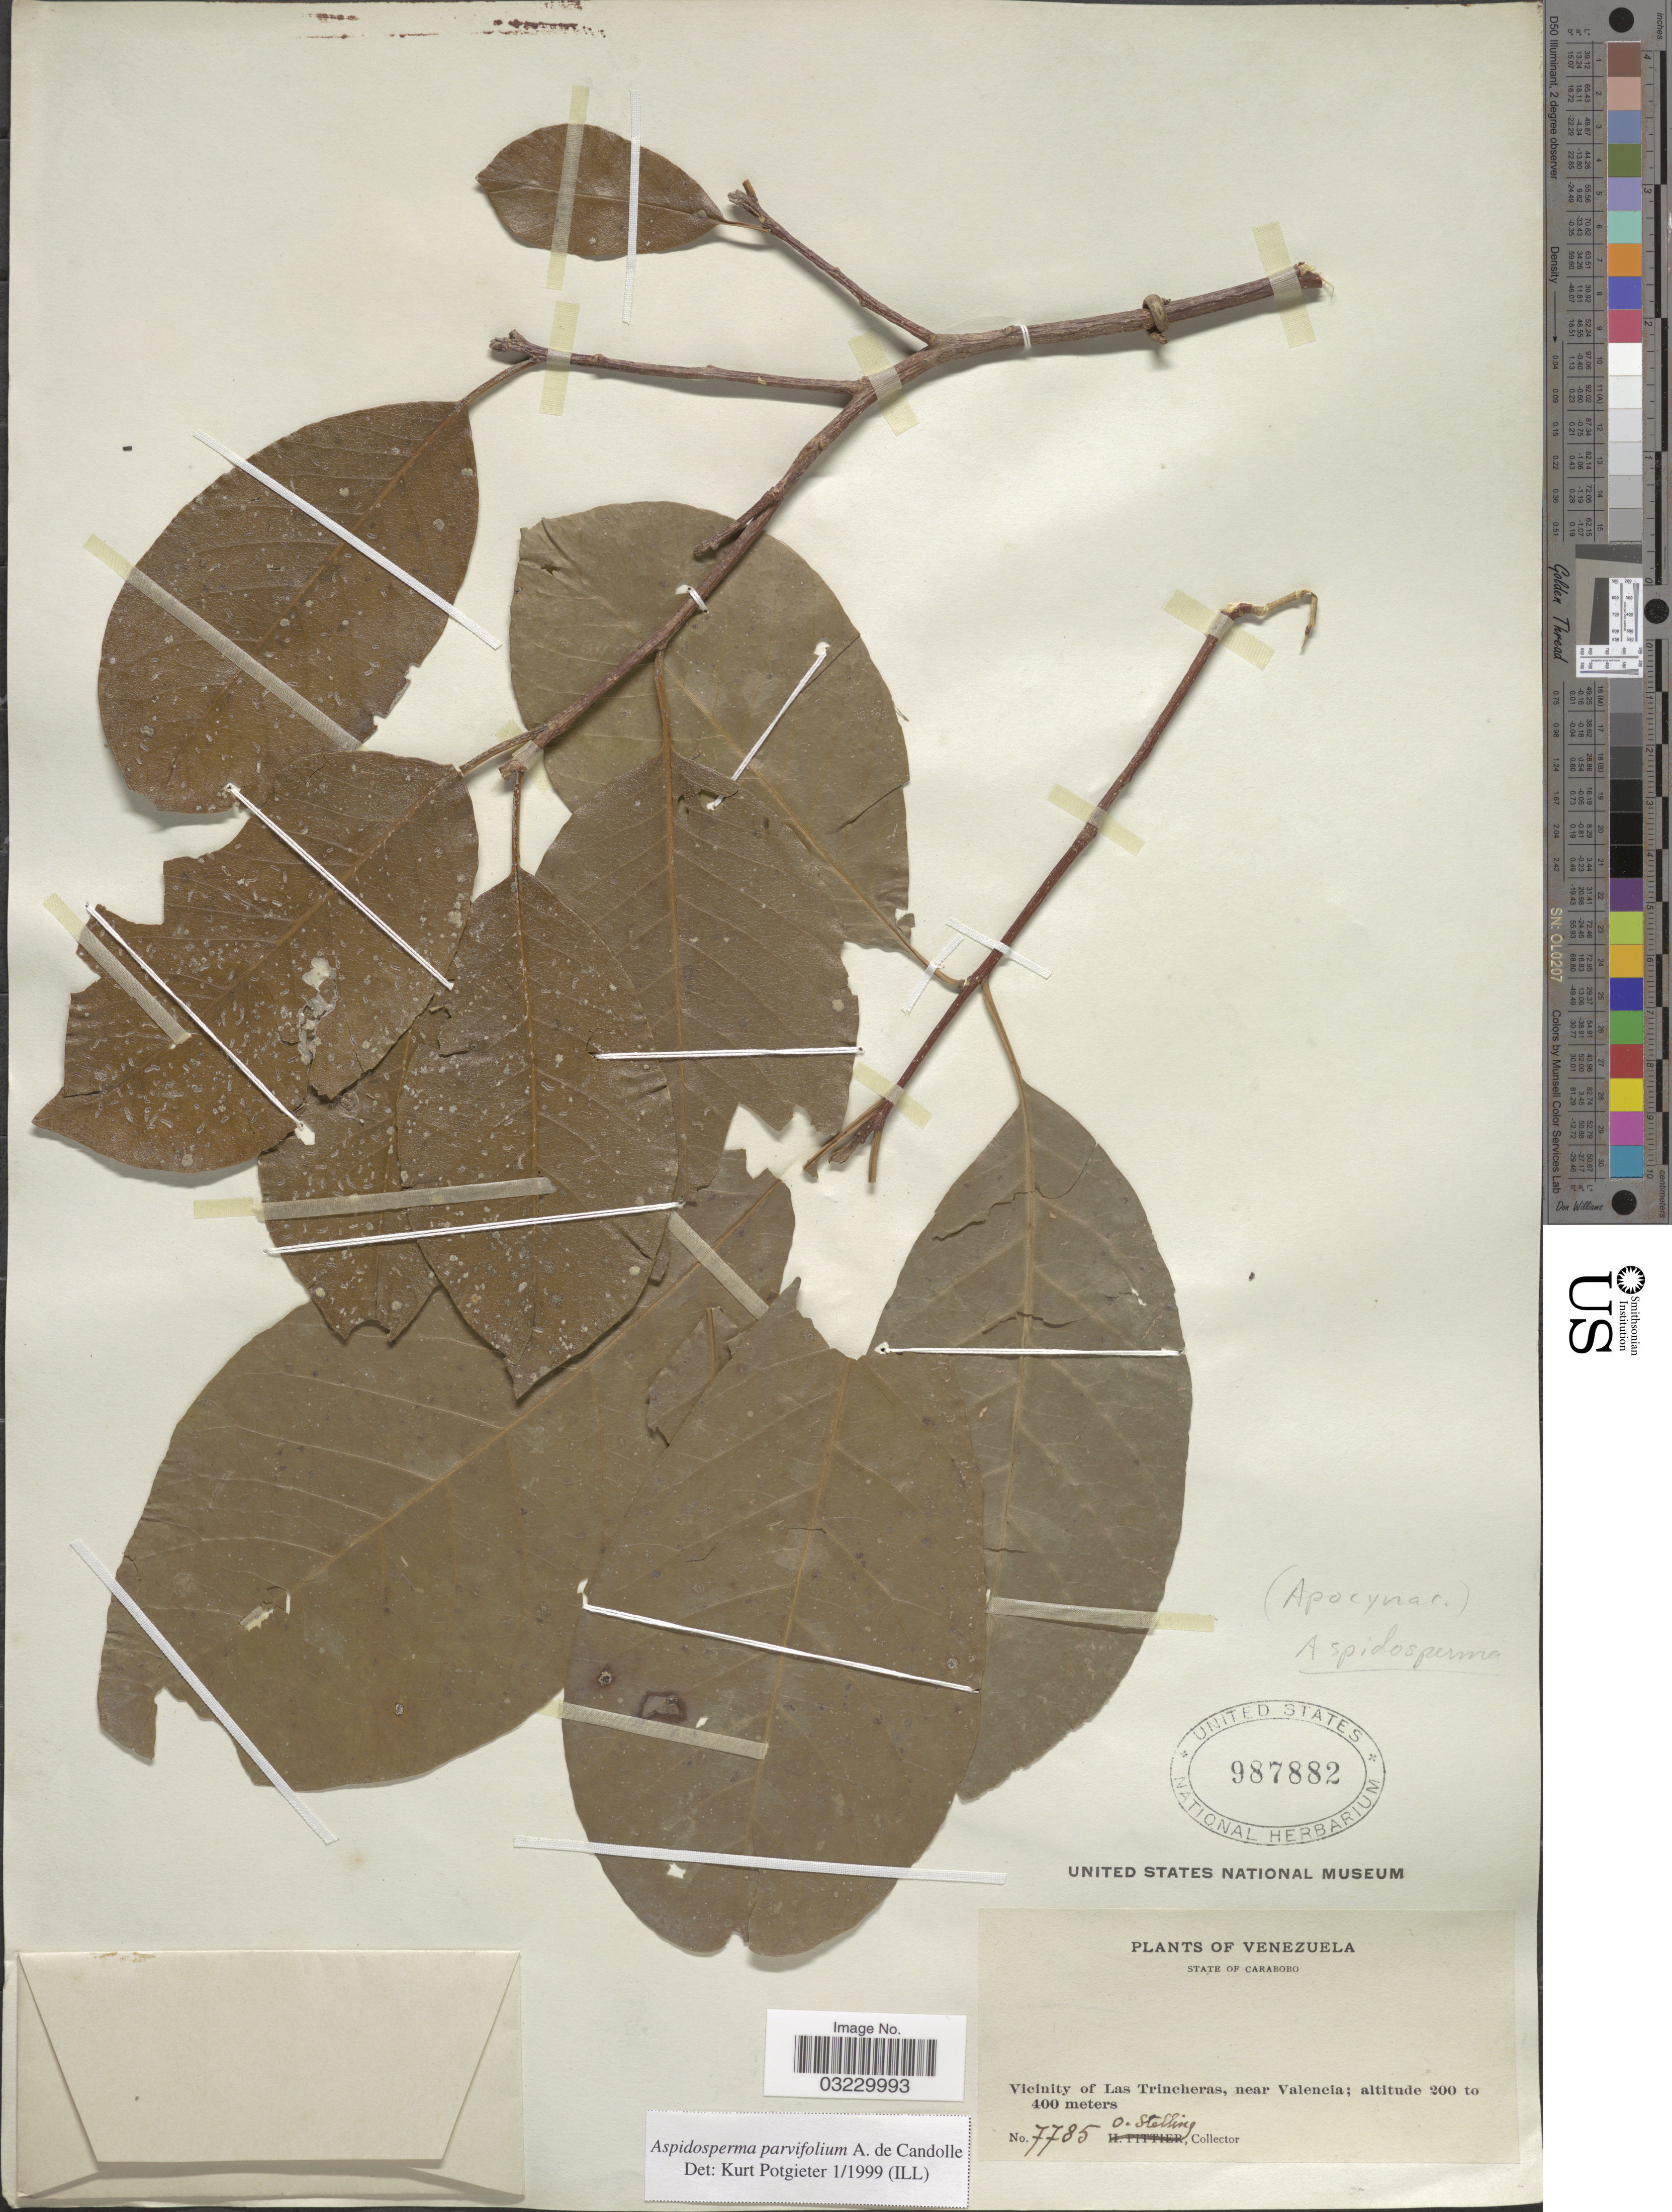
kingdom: Plantae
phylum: Tracheophyta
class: Magnoliopsida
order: Gentianales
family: Apocynaceae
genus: Aspidosperma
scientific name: Aspidosperma parvifolium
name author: A. DC.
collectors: O. Stelling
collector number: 7785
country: Venezuela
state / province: Carabobo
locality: Vicinity of Las Trincheras, near Valencia.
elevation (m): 200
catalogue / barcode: US 987882